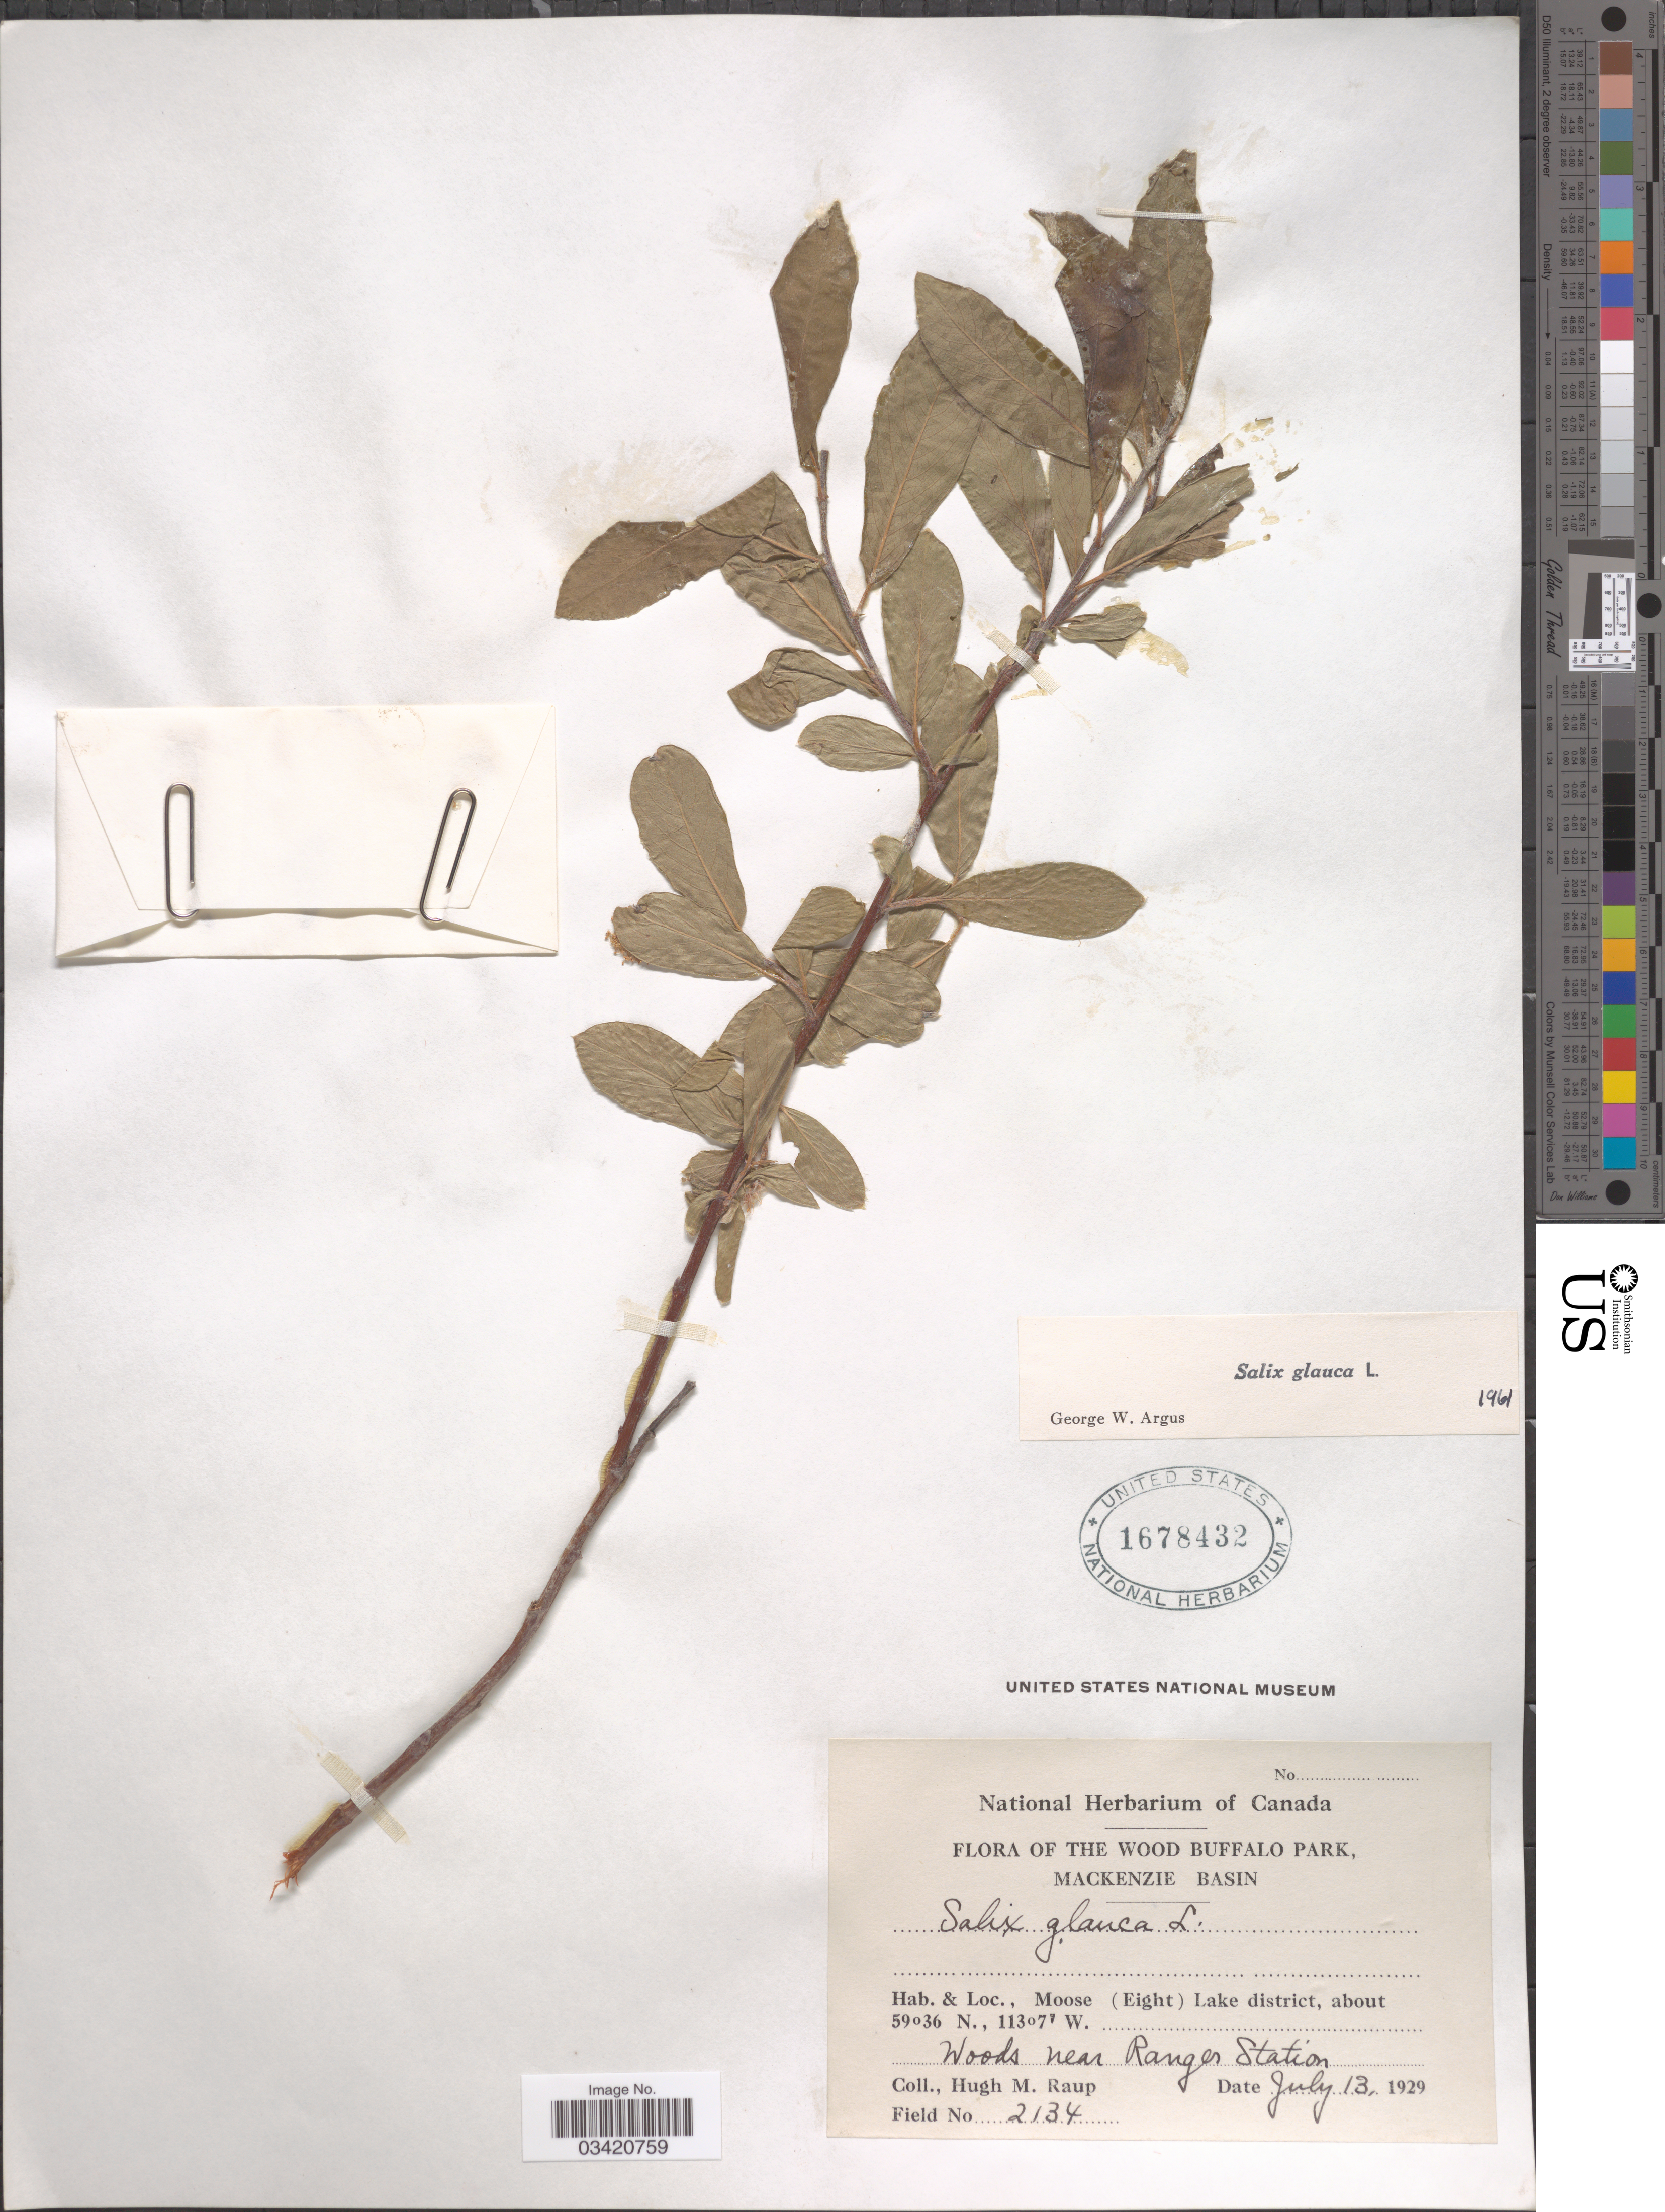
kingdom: Plantae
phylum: Tracheophyta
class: Magnoliopsida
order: Malpighiales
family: Salicaceae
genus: Salix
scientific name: Salix glauca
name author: L.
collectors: H. Raup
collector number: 2134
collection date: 1929-07-13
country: Canada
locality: Wood Buffalo Park. Mackenzie Basin. Moose (Eight) Lake district. Woods near Ranger Station.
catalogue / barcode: US 1678432